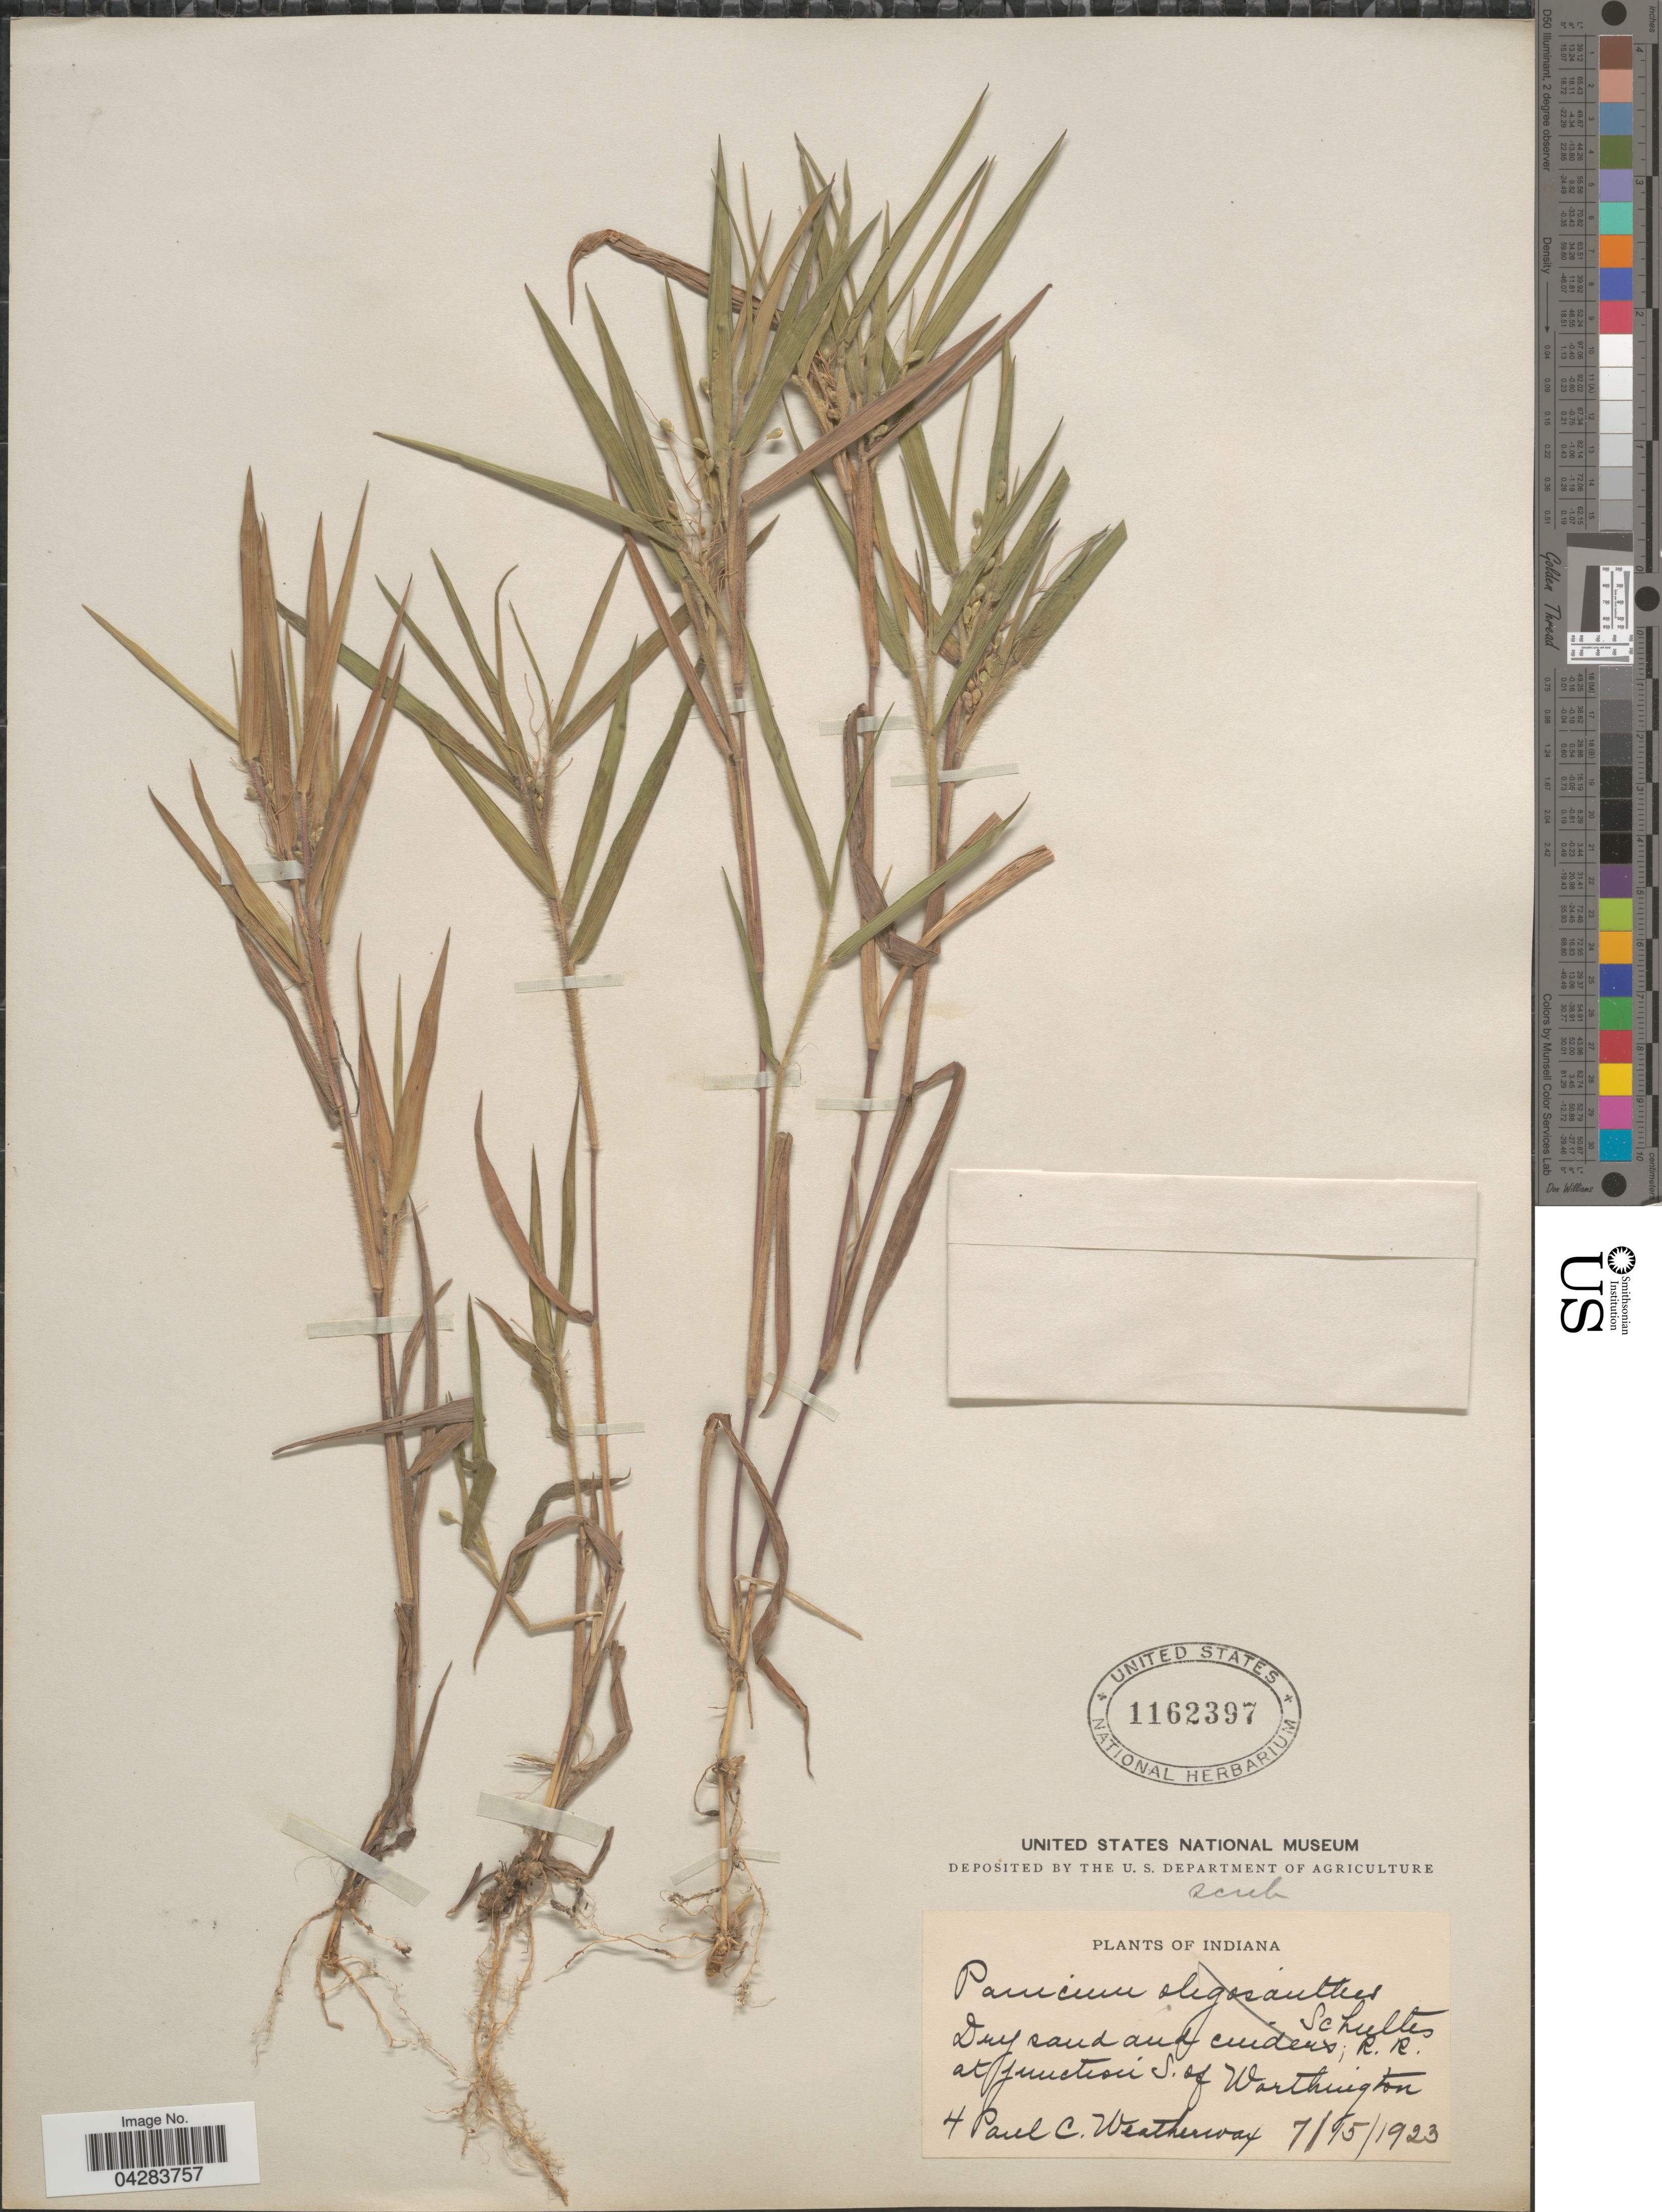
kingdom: Plantae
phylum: Tracheophyta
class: Liliopsida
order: Poales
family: Poaceae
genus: Dichanthelium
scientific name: Dichanthelium oligosanthes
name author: (Schult.) Gould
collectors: P. Weatherwax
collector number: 4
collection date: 1923-07-15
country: United States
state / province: Indiana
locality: Dry sand and cinders; R. R. at junction S. of Worthington.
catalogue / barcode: US 1162397